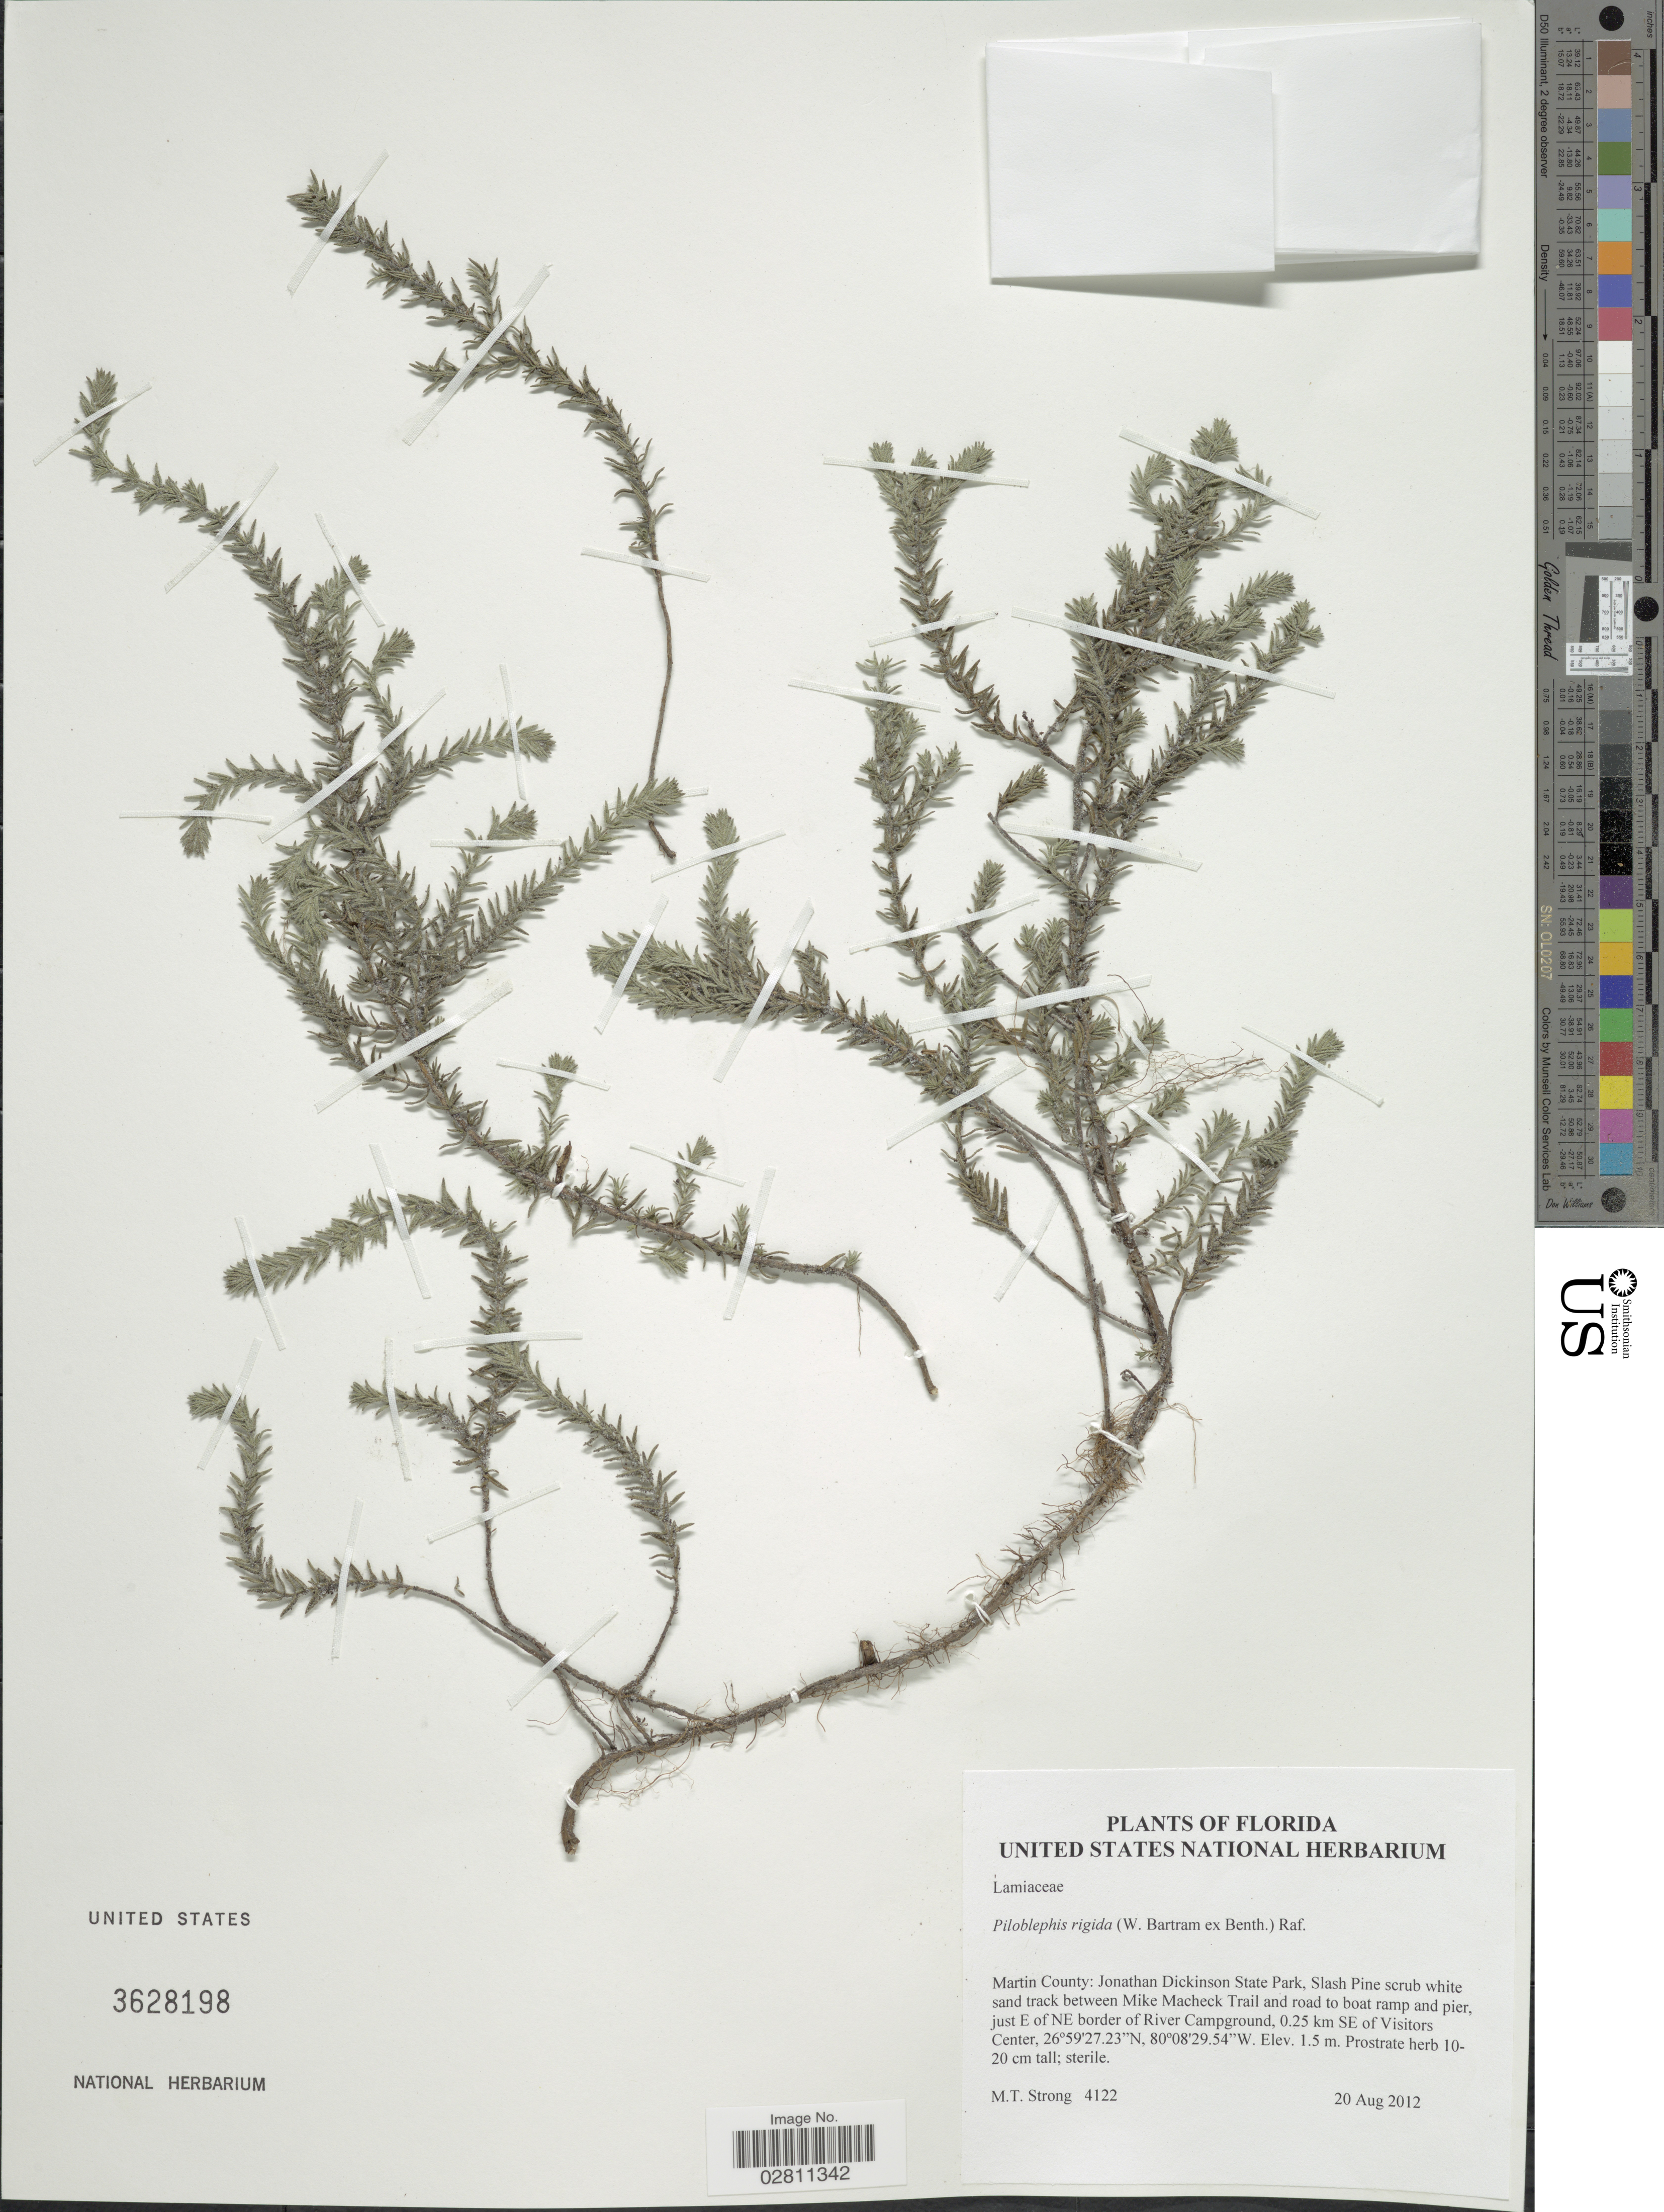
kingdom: Plantae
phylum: Tracheophyta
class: Magnoliopsida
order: Lamiales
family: Lamiaceae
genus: Piloblephis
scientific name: Piloblephis rigida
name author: (Bartram ex Benth.) Raf.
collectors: M. T. Strong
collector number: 4122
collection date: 2012-08-20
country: United States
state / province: Florida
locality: Martin County: Jonathan Dickinson State Park, Slash Pine scrub white sand track between Mike Macheck Trail and road to boat ramp and pier, just E of NE border of River Campground, 0.25 km SE of Visitors Center.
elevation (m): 1.5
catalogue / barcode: US 3628198